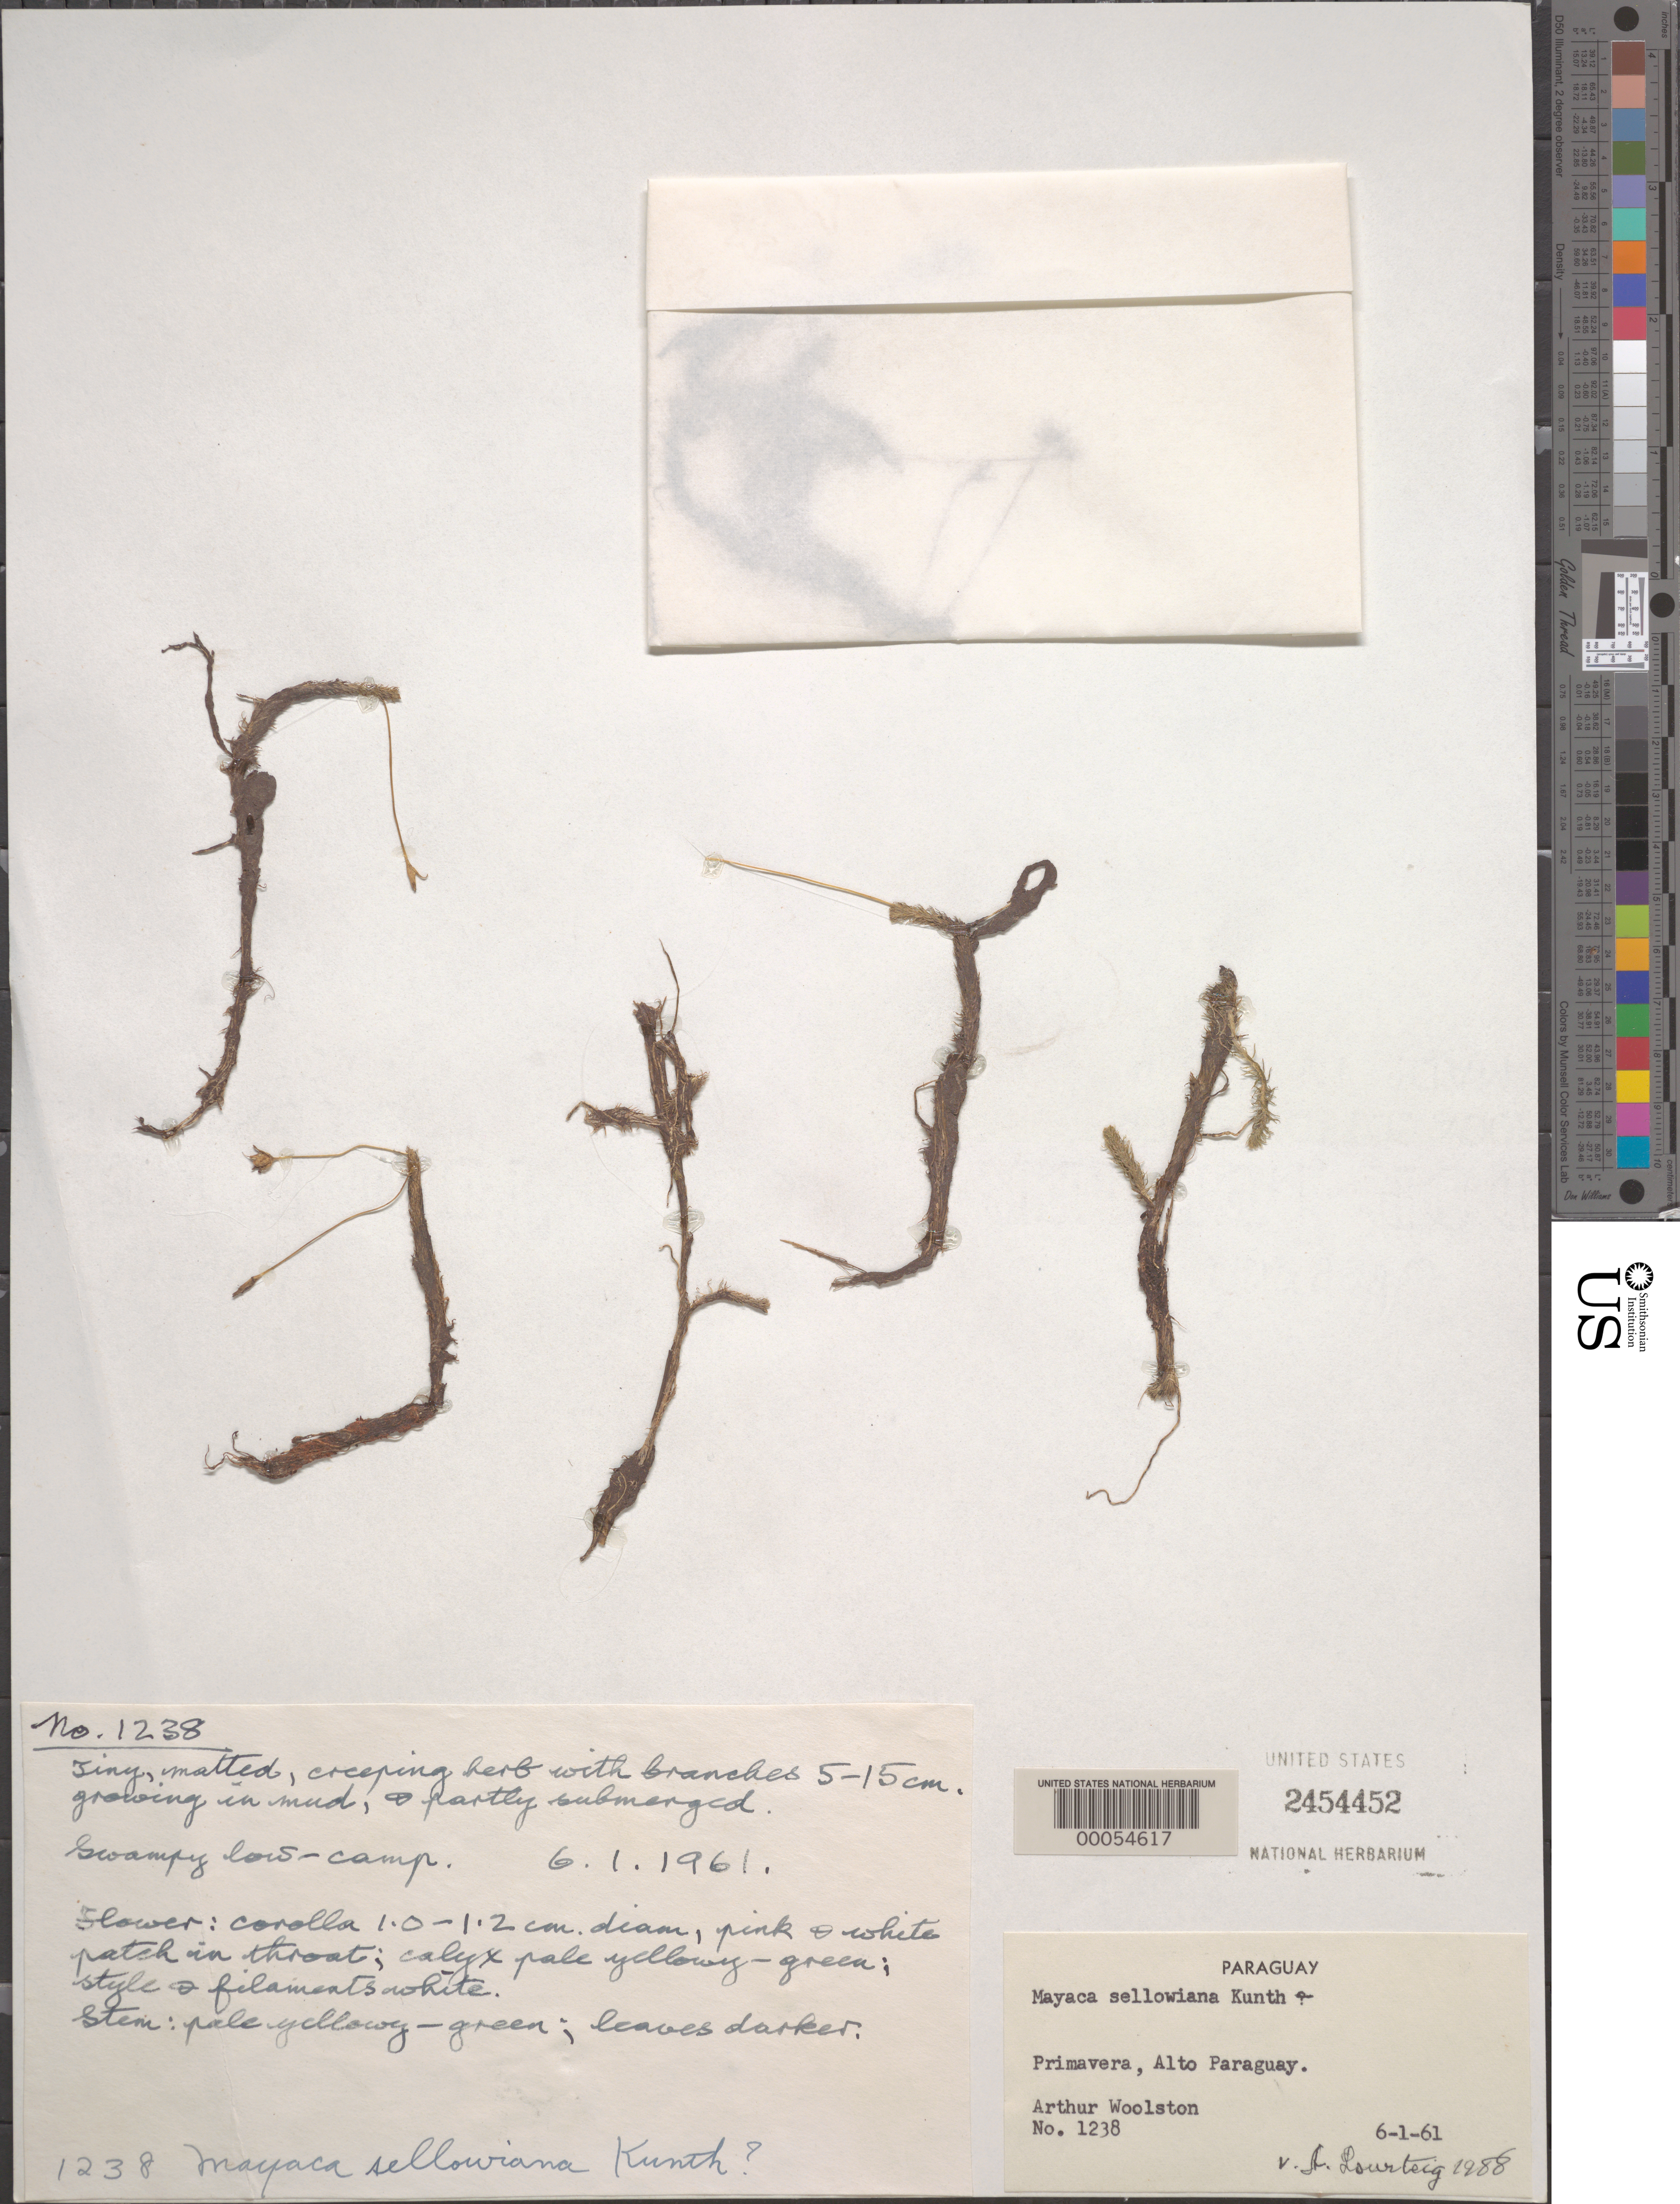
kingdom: Plantae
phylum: Tracheophyta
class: Liliopsida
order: Poales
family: Mayacaceae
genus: Mayaca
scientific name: Mayaca sellowiana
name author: Kunth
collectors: A. Woolston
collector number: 1238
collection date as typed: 01 Jun 1961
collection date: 1961-06-01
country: Paraguay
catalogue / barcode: US 2454452